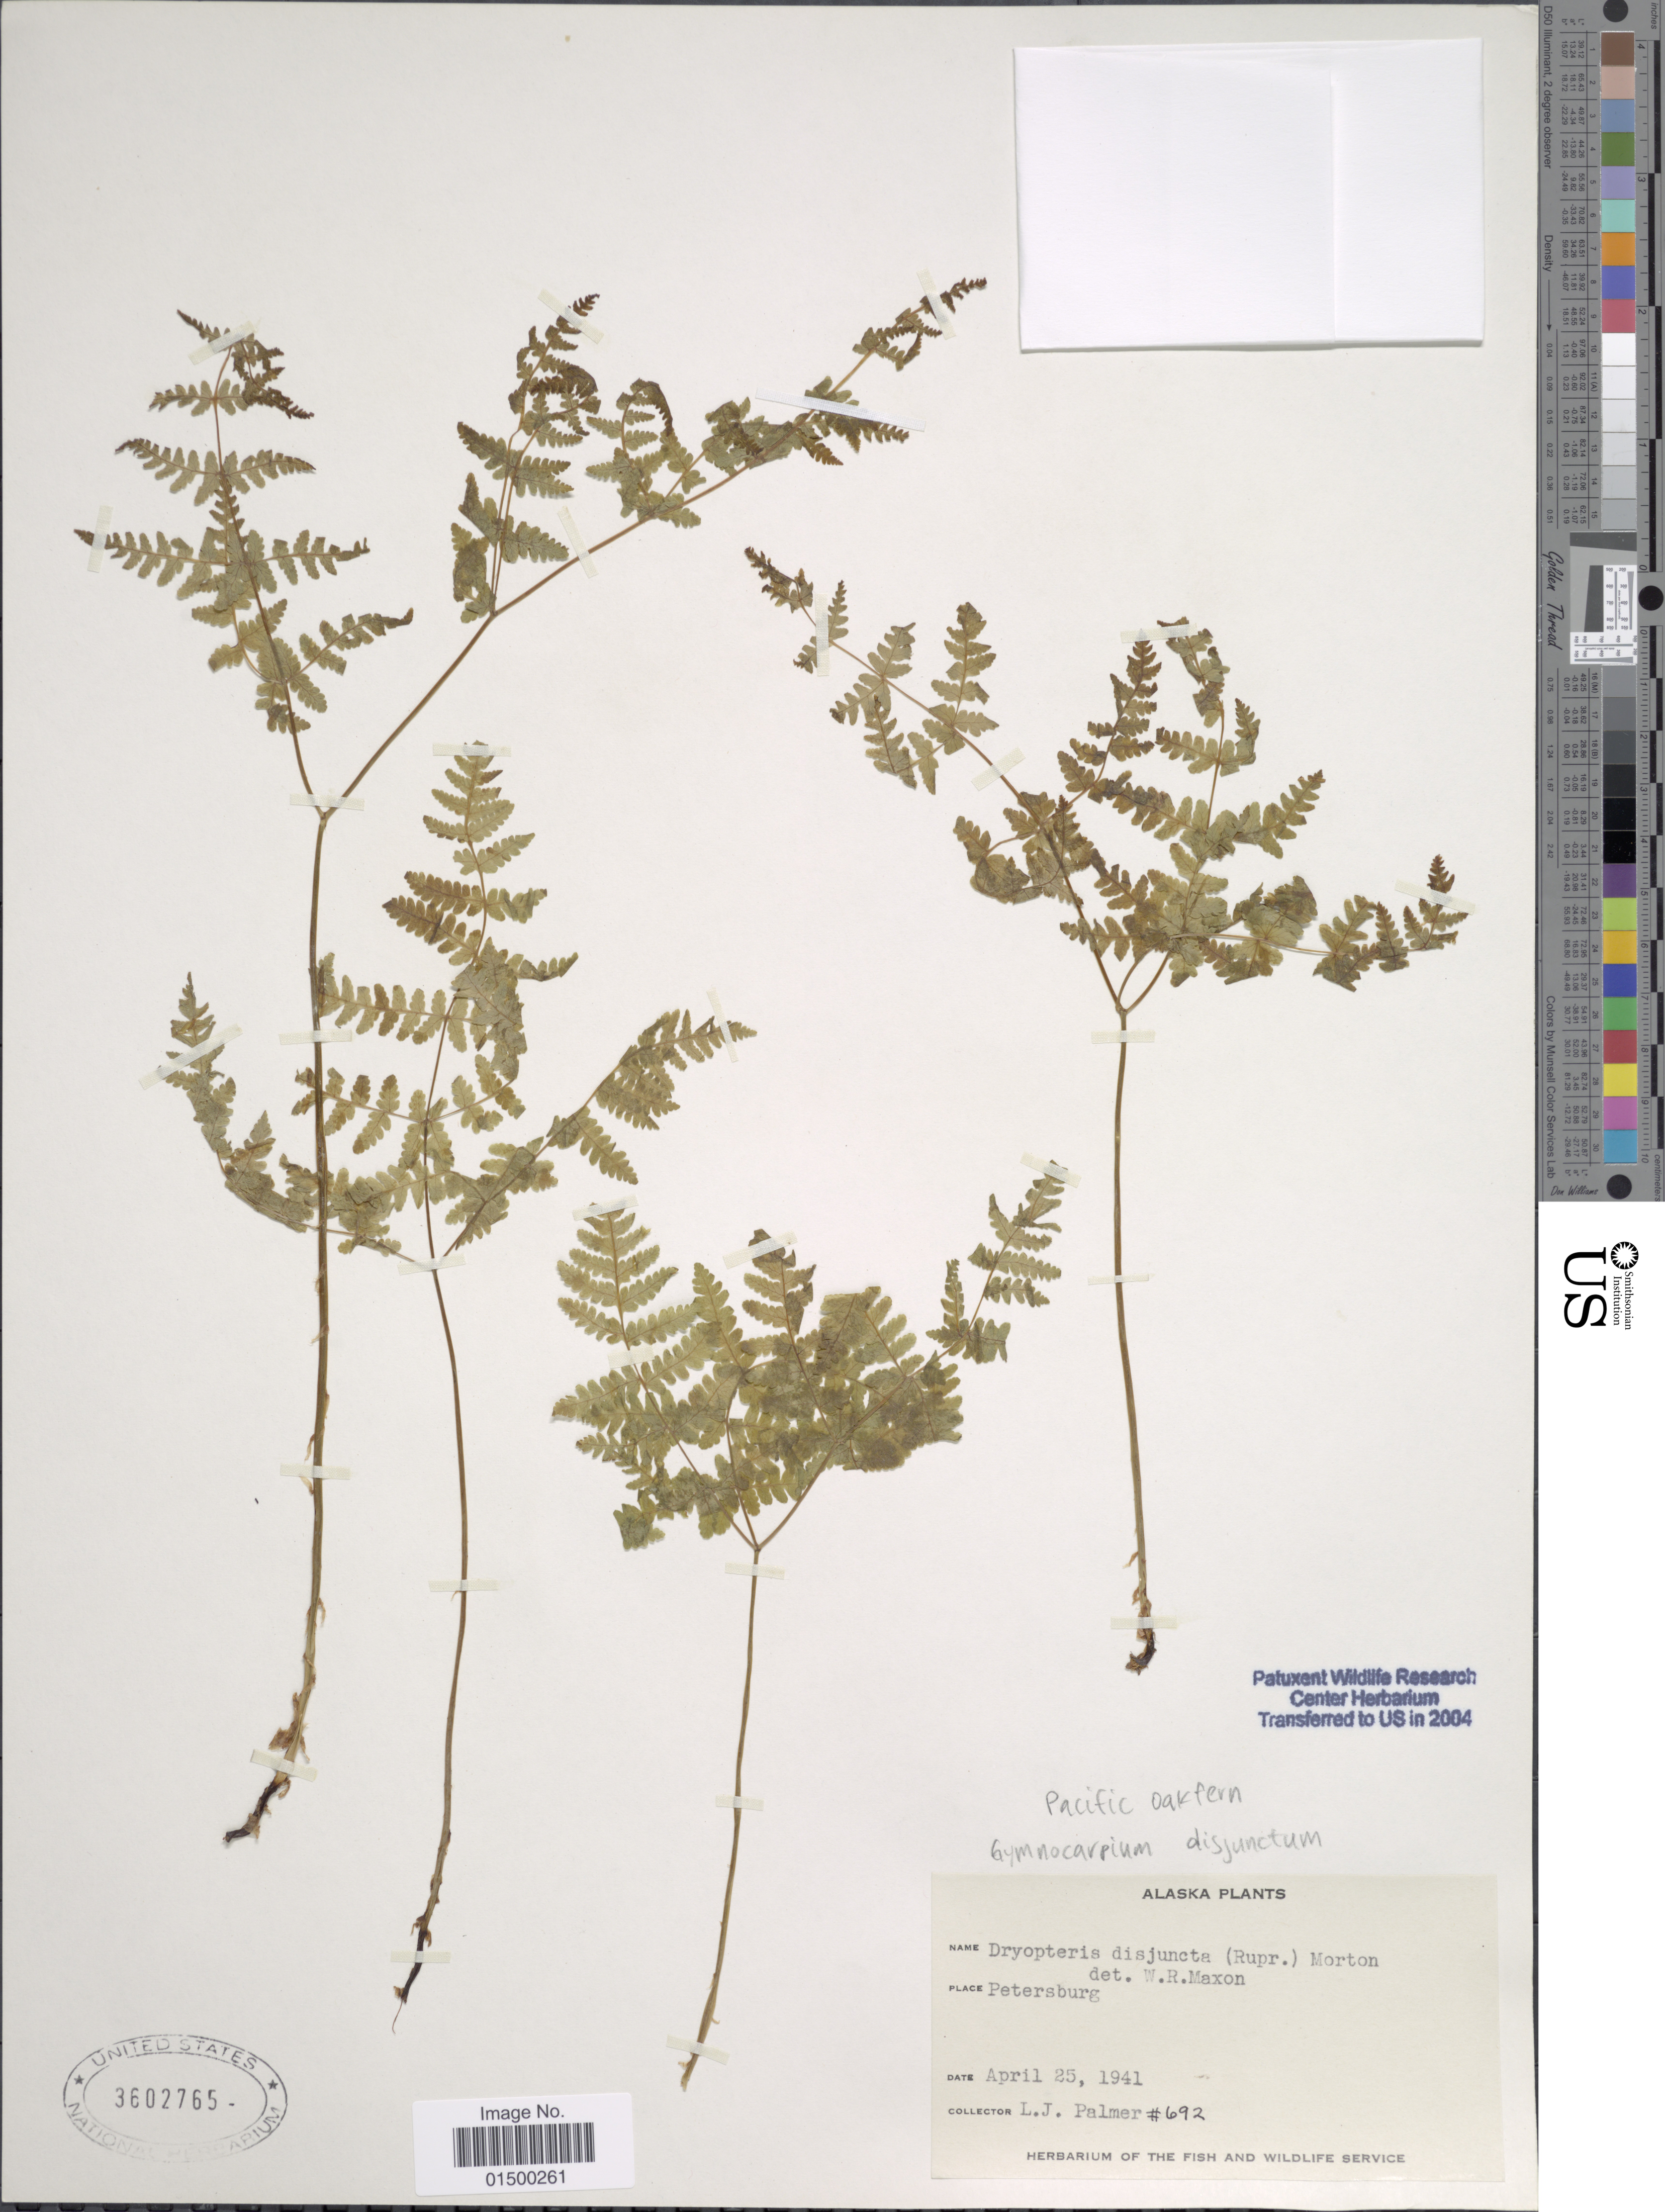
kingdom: Plantae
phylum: Tracheophyta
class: Polypodiopsida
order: Polypodiales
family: Cystopteridaceae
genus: Gymnocarpium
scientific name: Gymnocarpium disjunctum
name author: (Rupr.) Ching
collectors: L. J. Palmer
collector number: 692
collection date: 1941-03-25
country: United States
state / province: Alaska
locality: Petersburg.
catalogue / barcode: US 3602765